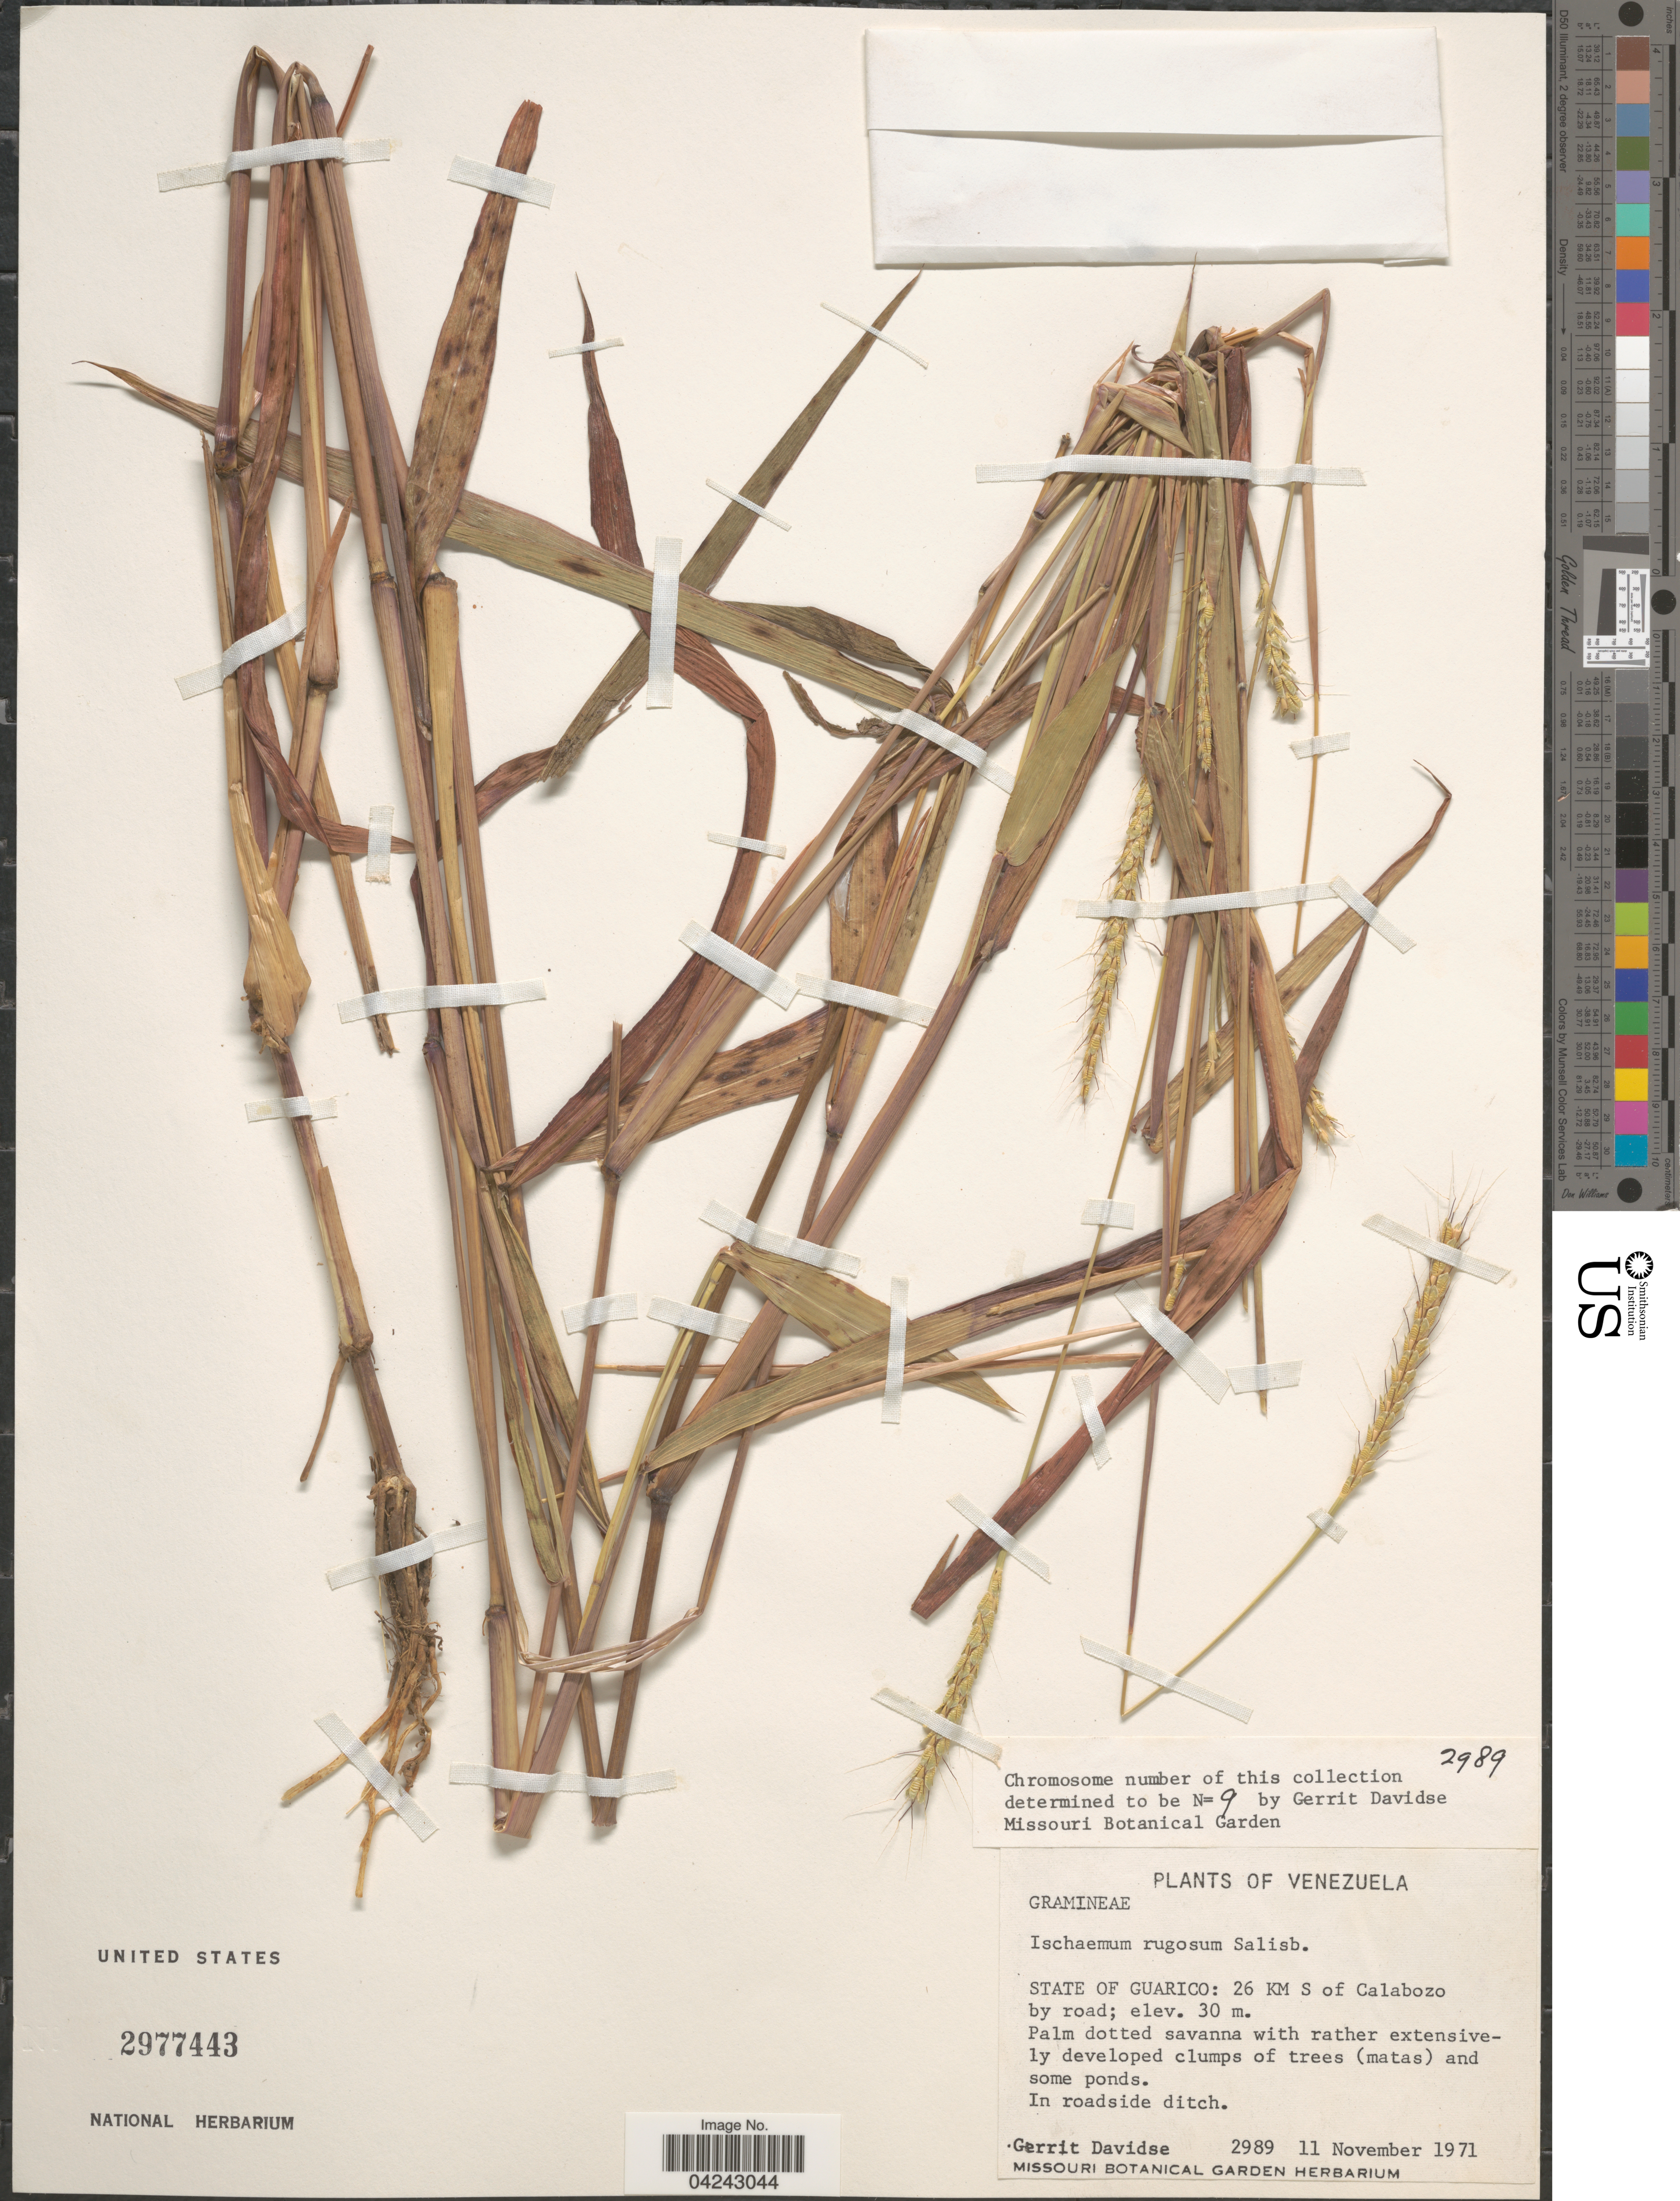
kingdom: Plantae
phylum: Tracheophyta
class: Liliopsida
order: Poales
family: Poaceae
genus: Ischaemum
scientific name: Ischaemum rugosum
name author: Salisb.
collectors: G. Davidse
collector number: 2989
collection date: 1971-11-11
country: Venezuela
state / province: Guarico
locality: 26 Km S of Calabozo by road.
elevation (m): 30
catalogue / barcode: US 2977443